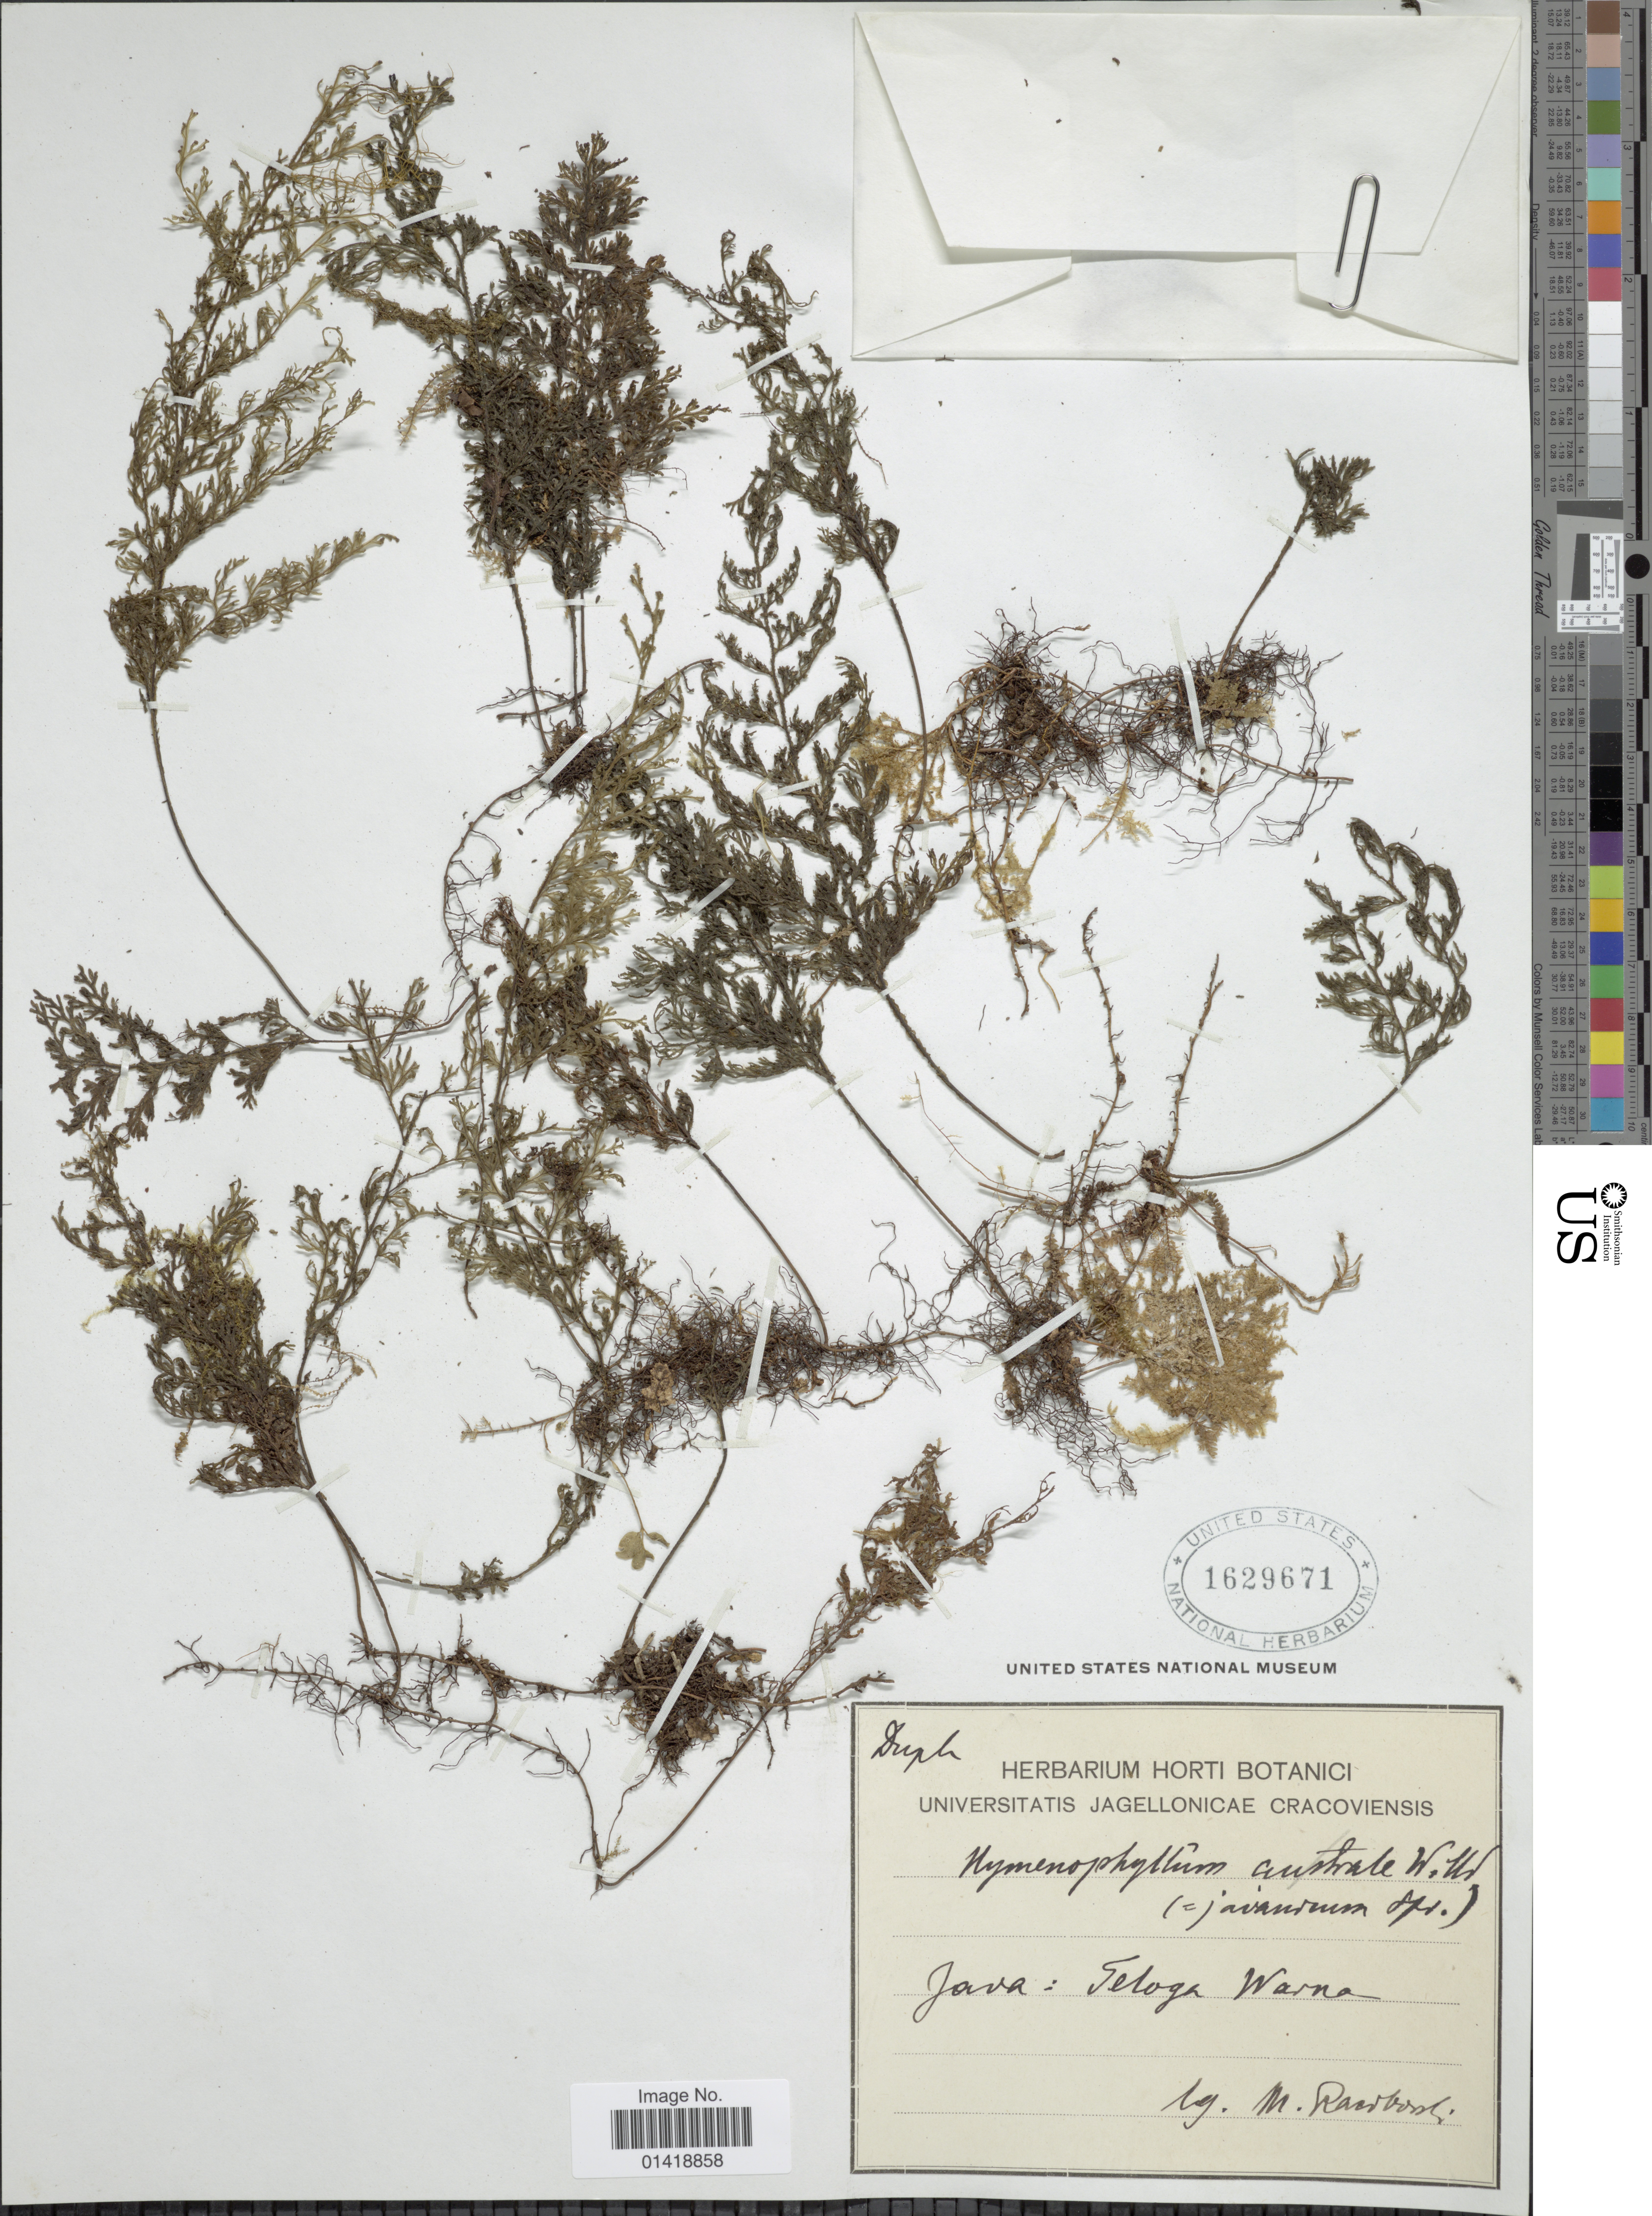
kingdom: Plantae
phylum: Tracheophyta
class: Polypodiopsida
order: Hymenophyllales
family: Hymenophyllaceae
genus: Hymenophyllum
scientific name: Hymenophyllum sp.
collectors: M. Raciborski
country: Indonesia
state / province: Java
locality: Teloga Warna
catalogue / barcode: US 1629671